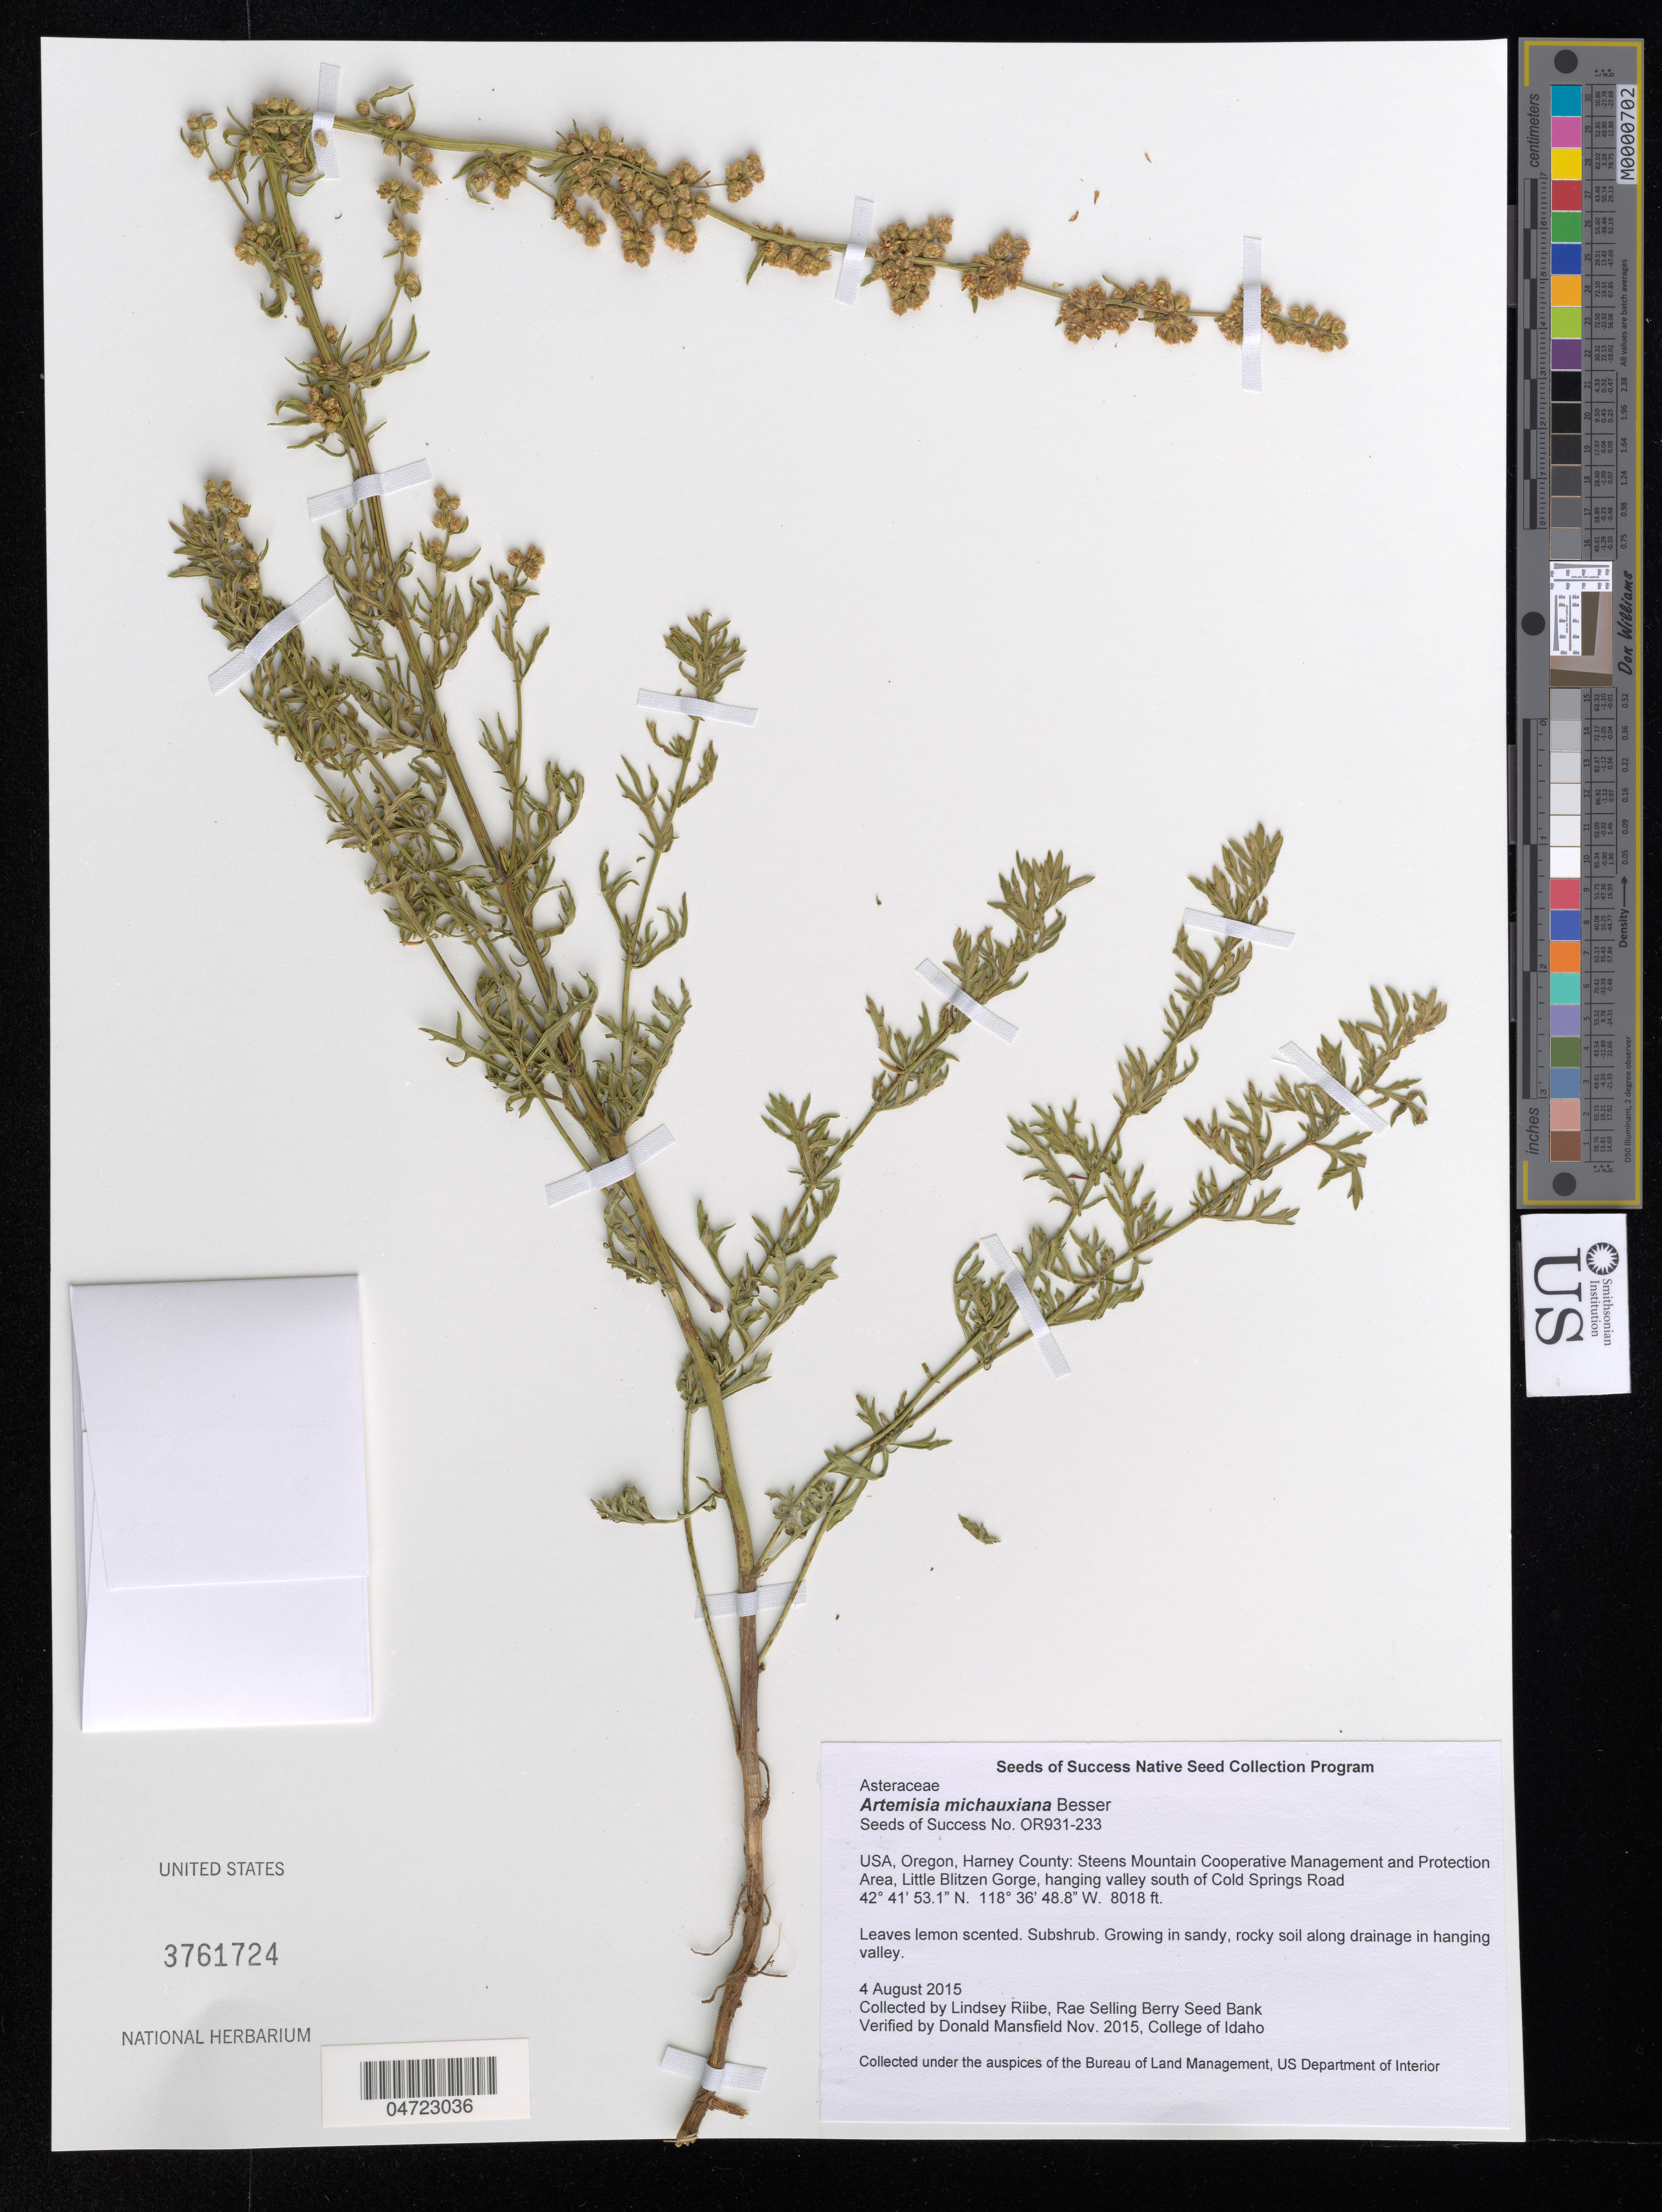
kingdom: Plantae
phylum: Tracheophyta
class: Magnoliopsida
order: Asterales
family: Asteraceae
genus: Artemisia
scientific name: Artemisia michauxiana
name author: Besser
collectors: L. Riibe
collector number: OR931-233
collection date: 2015-08-04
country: United States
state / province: Oregon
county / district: Harney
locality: Harney County: Steens Mountain Cooperative Management and Protection Area, Little Blitzen Gorge, hanging valley south of Cold Springs Road.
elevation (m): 2444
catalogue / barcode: US 3761724